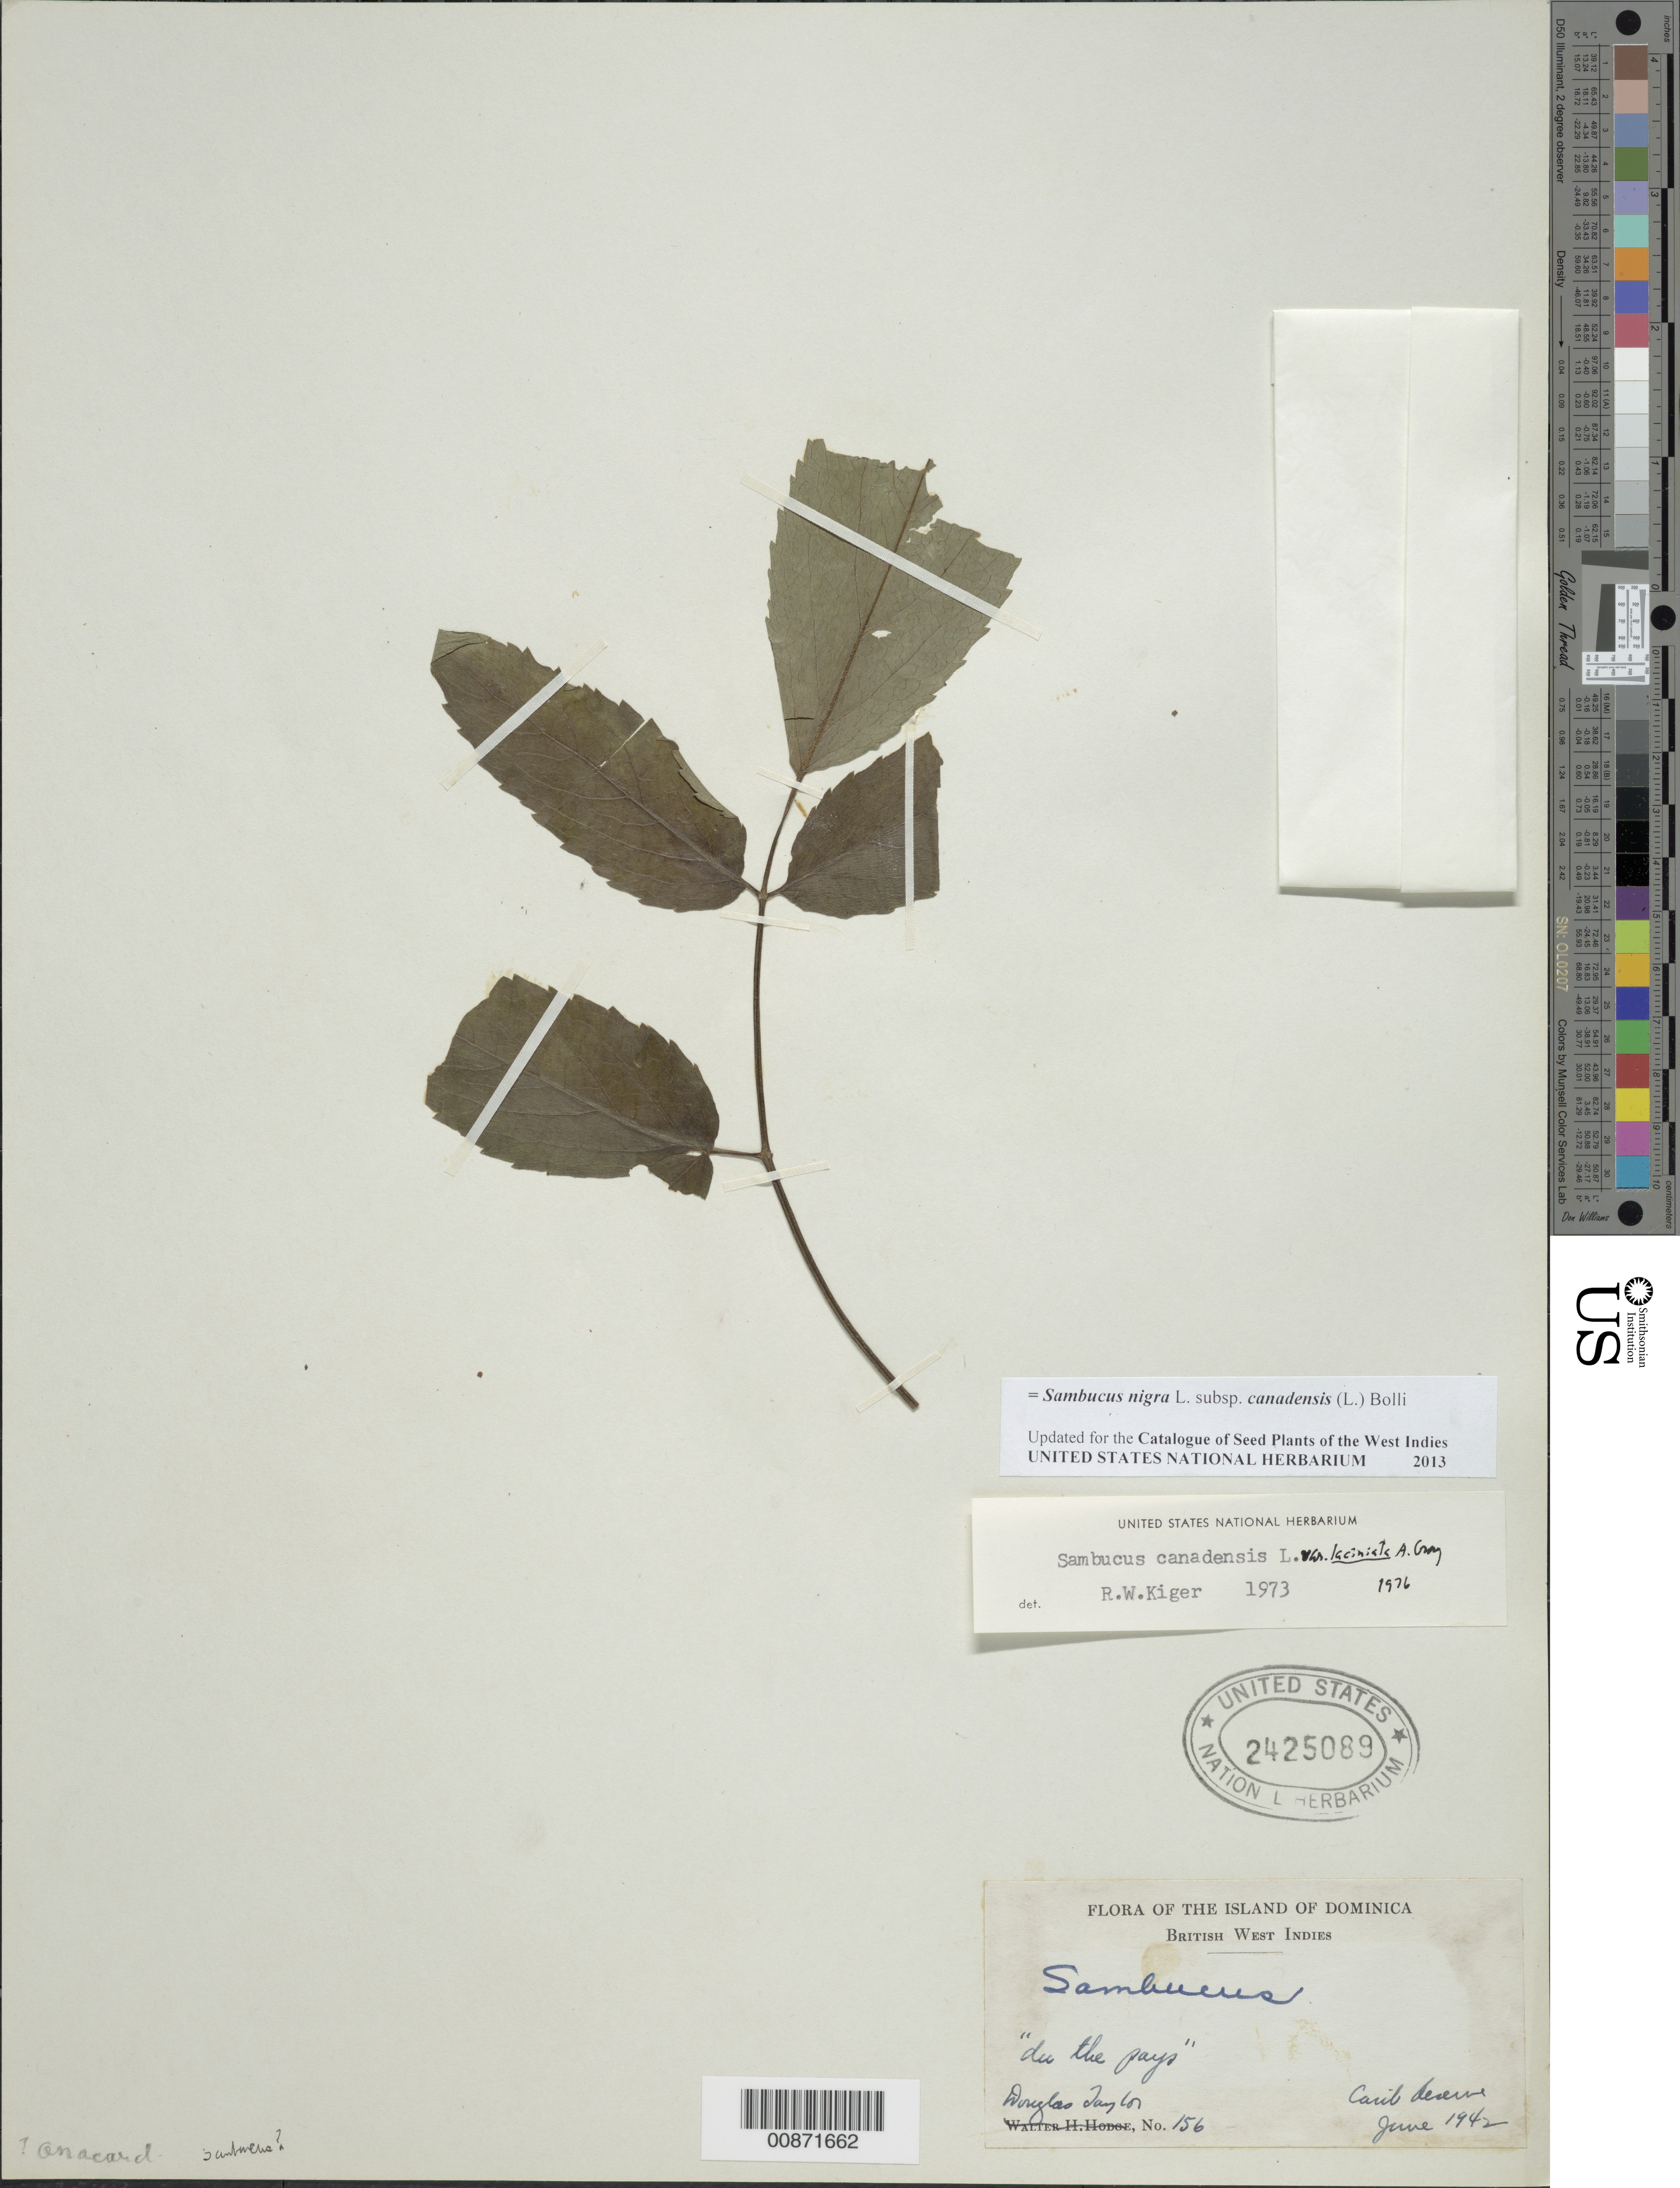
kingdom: Plantae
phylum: Tracheophyta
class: Magnoliopsida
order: Dipsacales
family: Viburnaceae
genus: Sambucus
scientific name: Sambucus nigra subsp. canadensis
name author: (L.) Bolli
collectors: D. Taylor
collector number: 156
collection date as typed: Jun 1942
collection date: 1942-06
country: Dominica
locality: Carib Reserve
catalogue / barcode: US 2425089